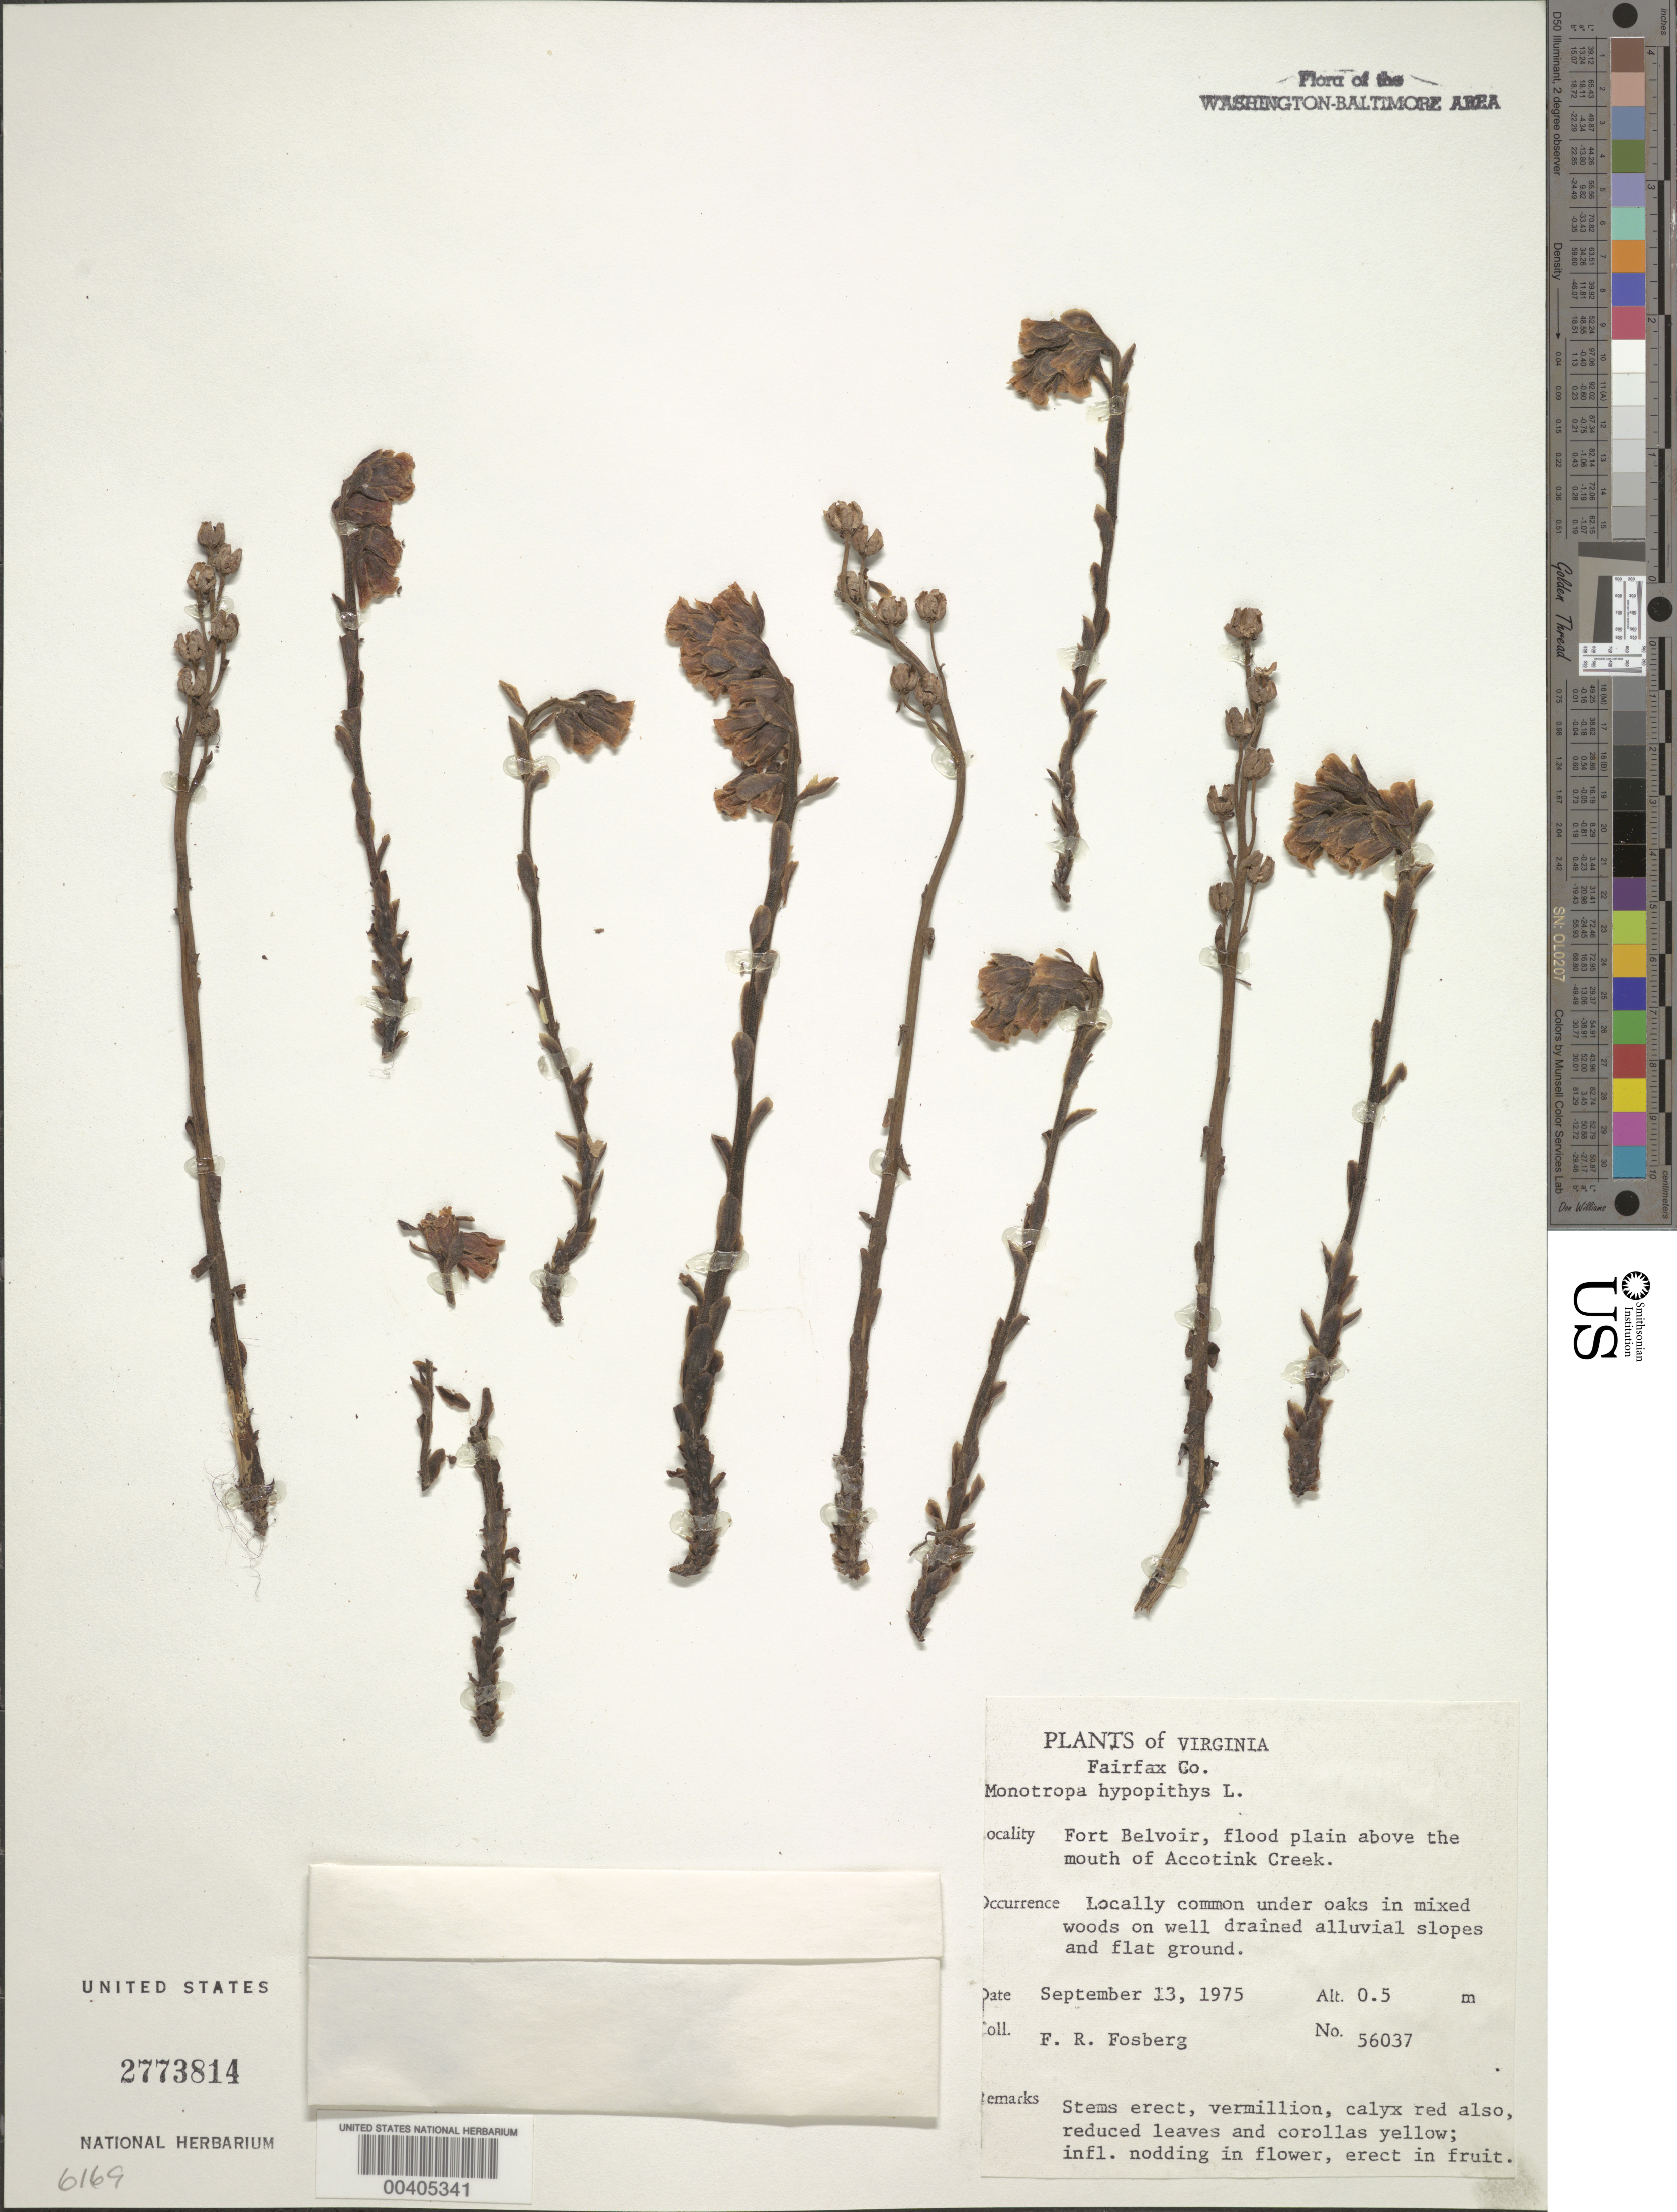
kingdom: Plantae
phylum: Tracheophyta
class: Magnoliopsida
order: Ericales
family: Ericaceae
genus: Hypopitys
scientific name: Hypopitys monotropa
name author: Crantz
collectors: F. R. Fosberg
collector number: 56037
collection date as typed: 13 Sep 1975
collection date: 1975-09-13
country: United States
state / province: Virginia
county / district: Fairfax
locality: Fort Belvoir, above the mouth of Accotink Creek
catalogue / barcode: US 2773814